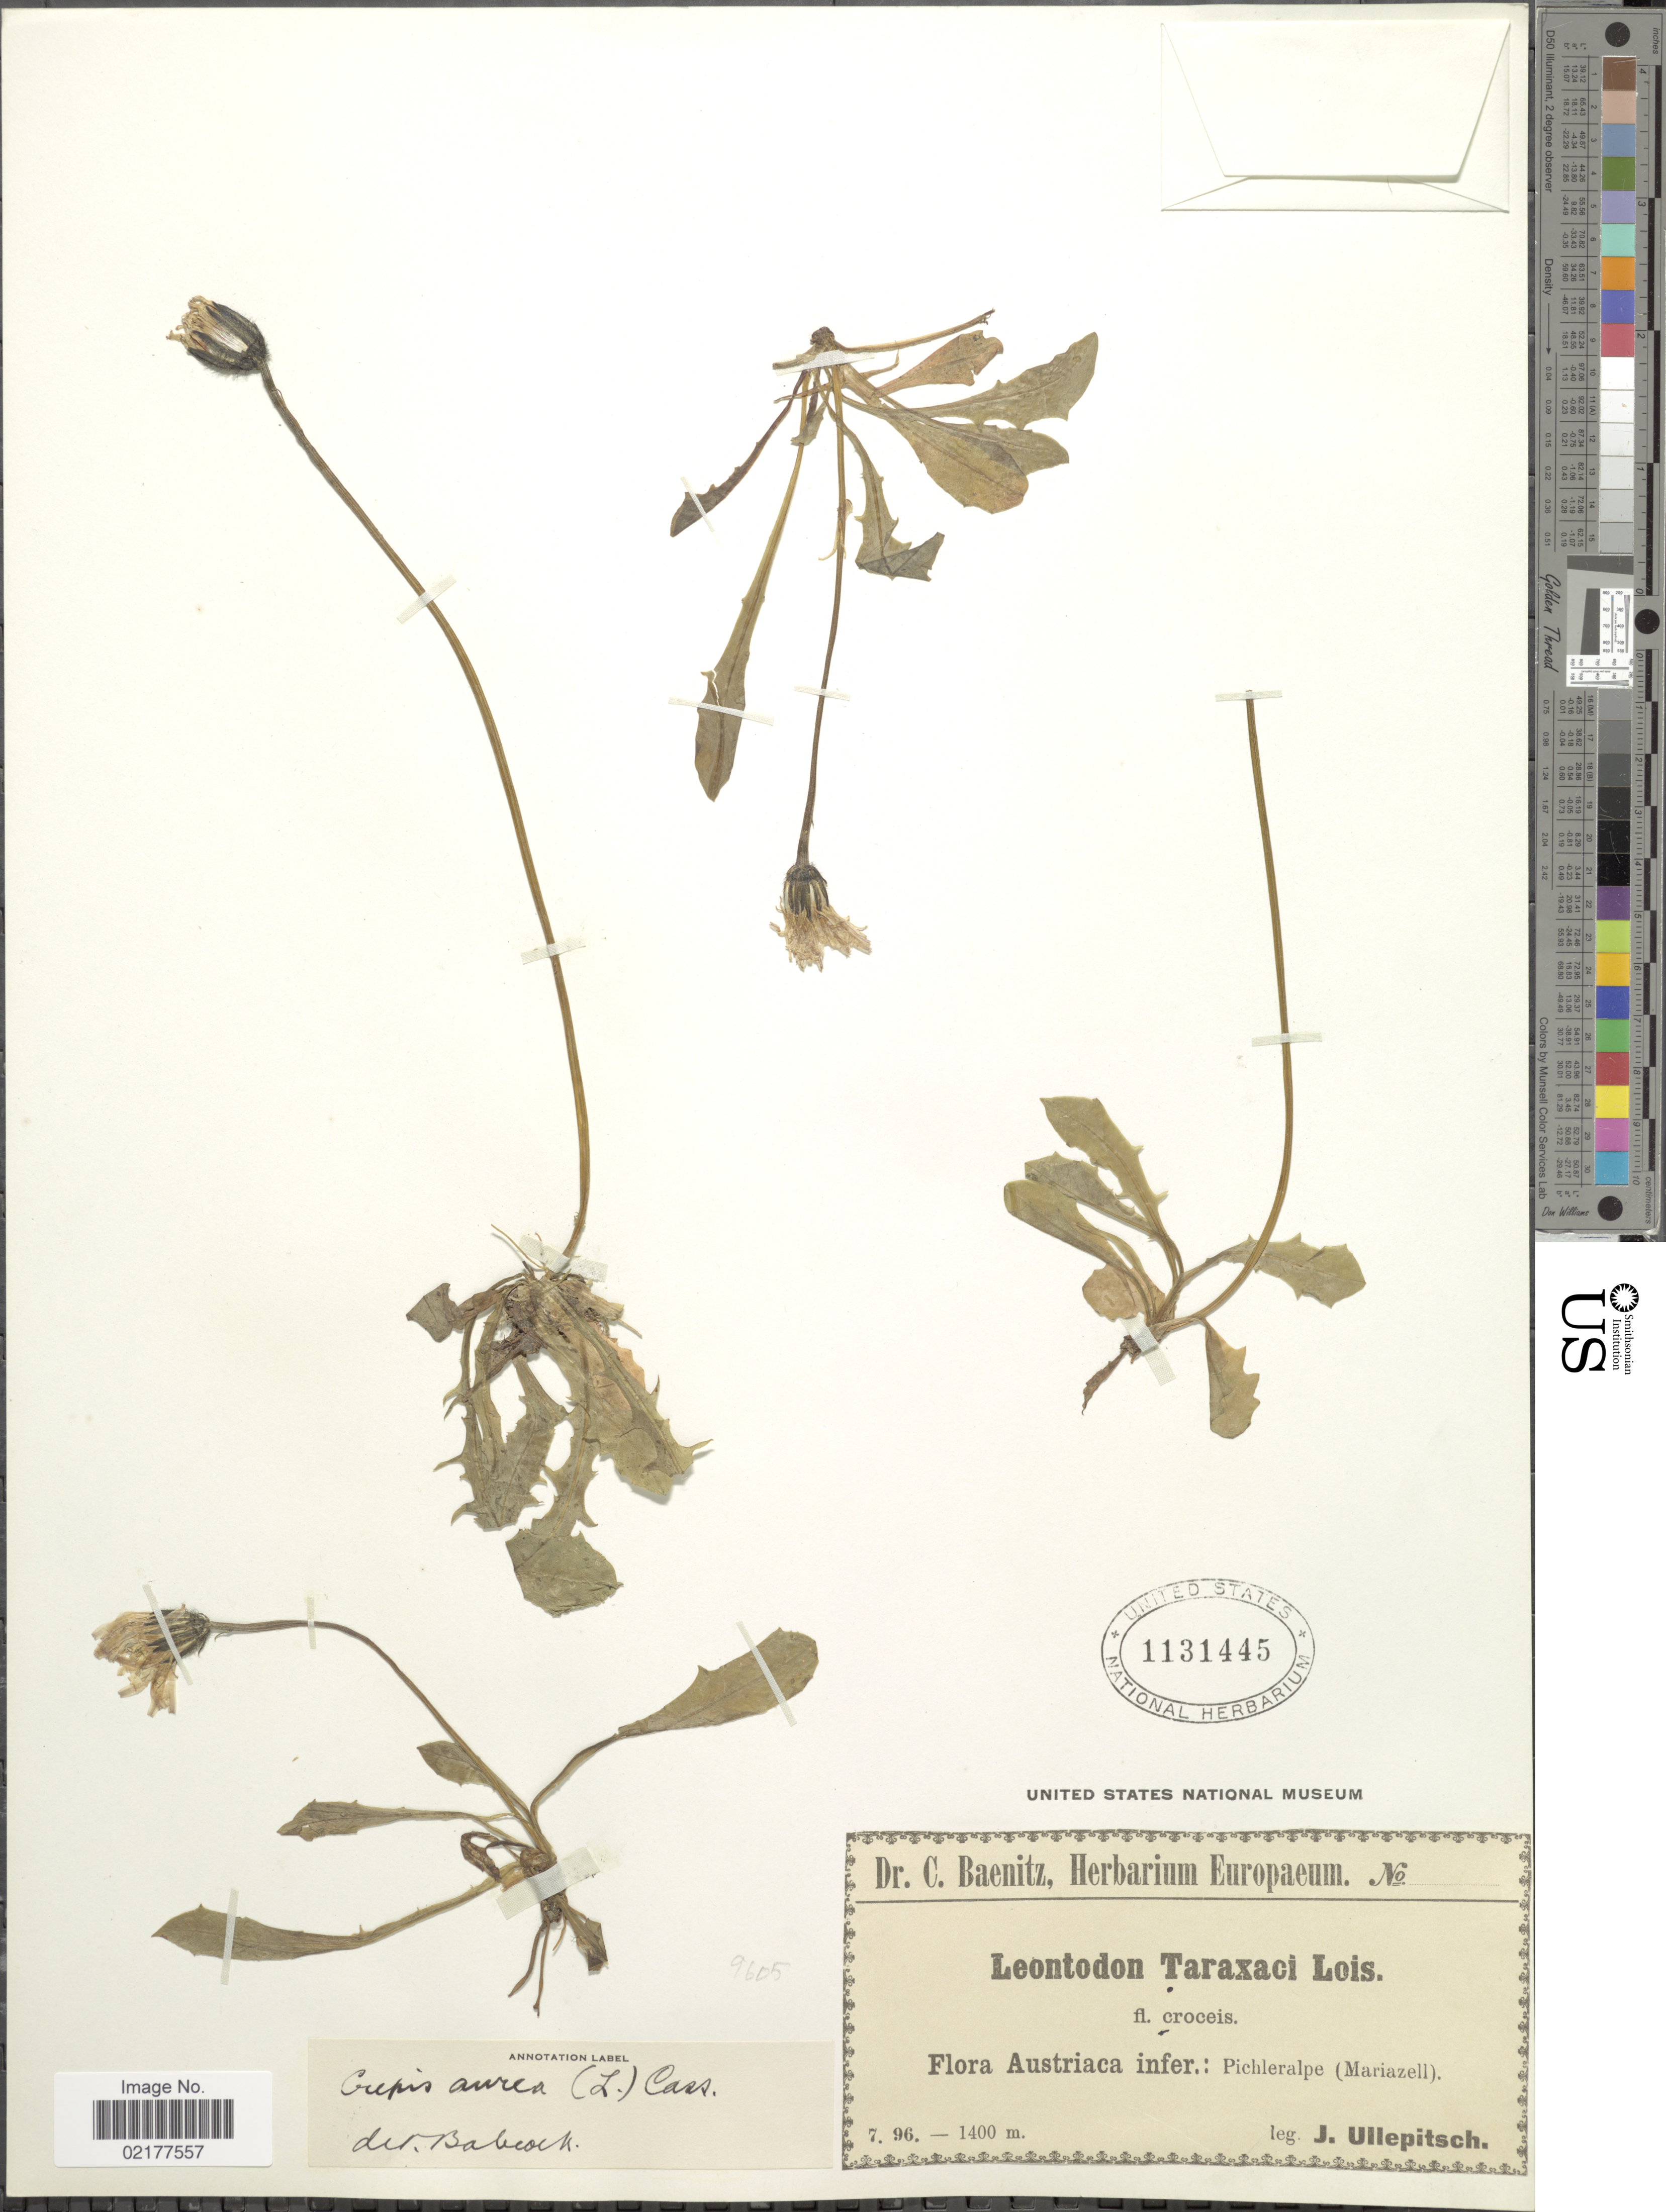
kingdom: Plantae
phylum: Tracheophyta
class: Magnoliopsida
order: Asterales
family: Asteraceae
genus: Crepis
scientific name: Crepis aurea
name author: (L.) Cass.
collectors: J. Ullepitsch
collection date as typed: Transcribed d/m/y: /7/96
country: Austria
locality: Austriaca infer.: Pichleralpe (Mariazell)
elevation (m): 1400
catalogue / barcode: US 1131445